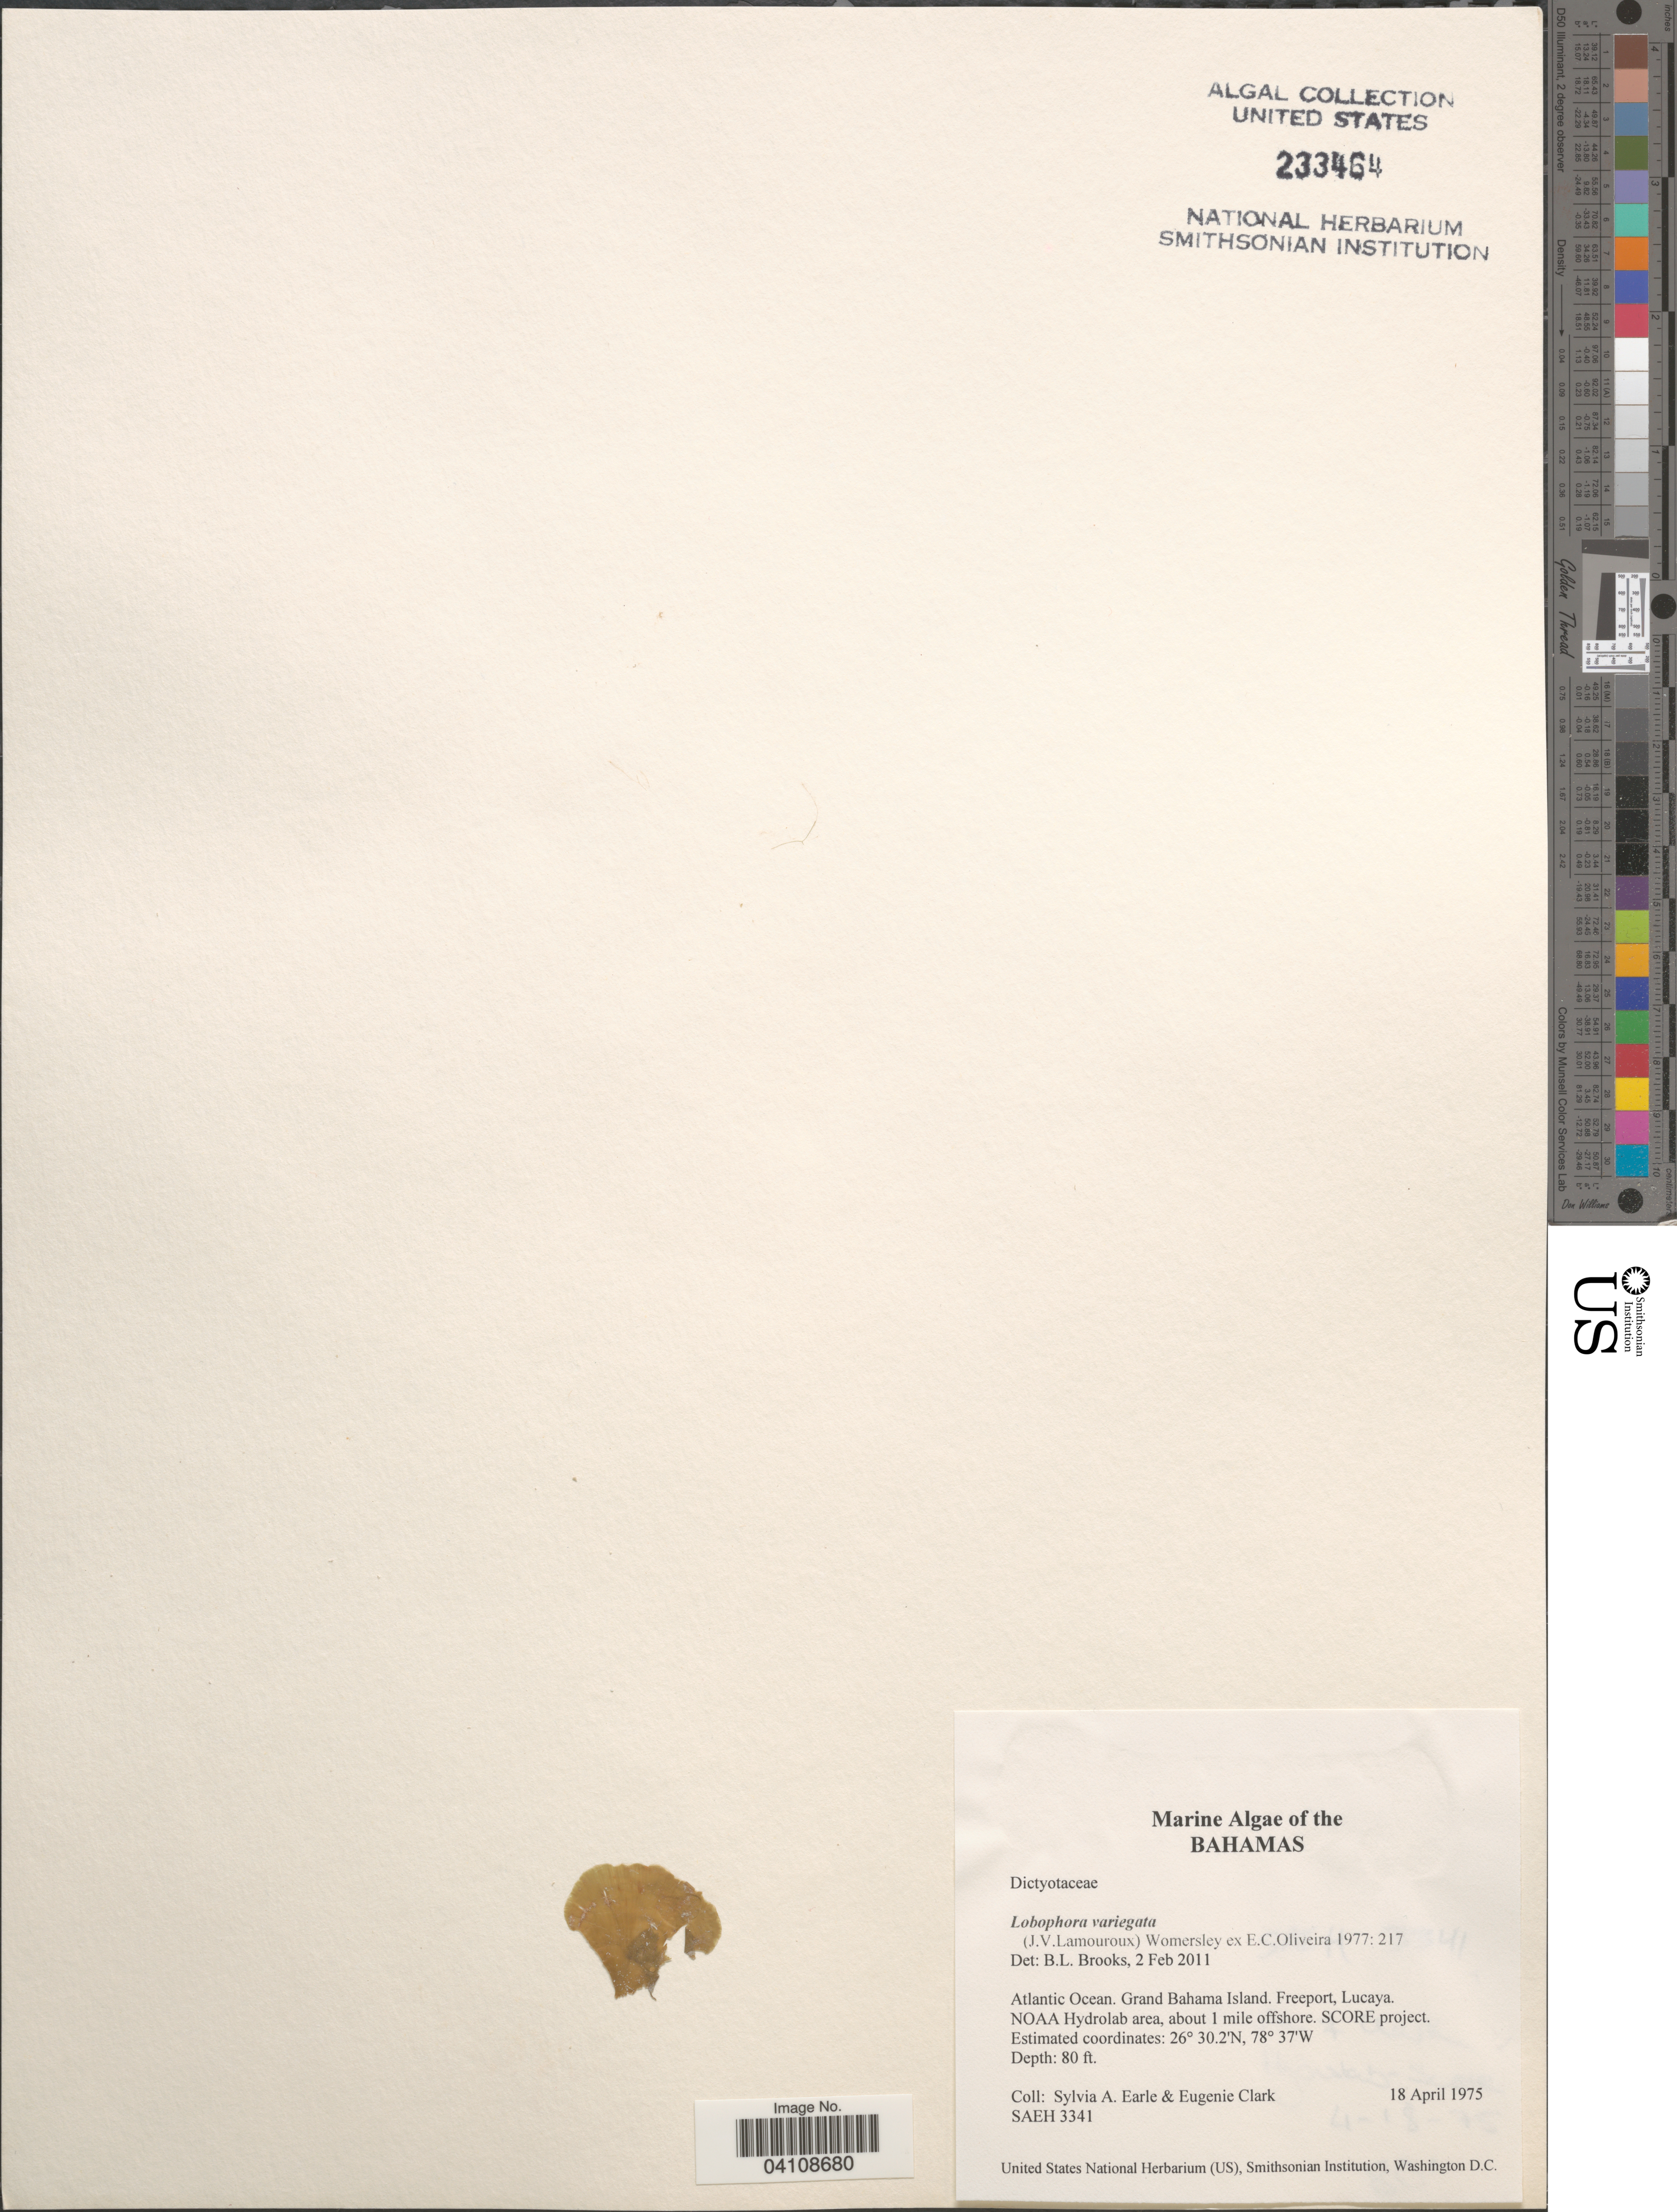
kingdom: Chromista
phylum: Ochrophyta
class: Phaeophyceae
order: Dictyotales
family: Dictyotaceae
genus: Lobophora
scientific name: Lobophora variegata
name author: (J.V.Lamouroux) Womersley & E.C. Oliveira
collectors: S. A. Earle & E. Clark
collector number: SAEH3341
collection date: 1975-04-18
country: Bahamas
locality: Atlantic Ocean. Grand Bahama Island. Freeport, Lucaya. NOAA Hydrolab area, about 1 mile offshore. SCORE project.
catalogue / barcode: US 233464